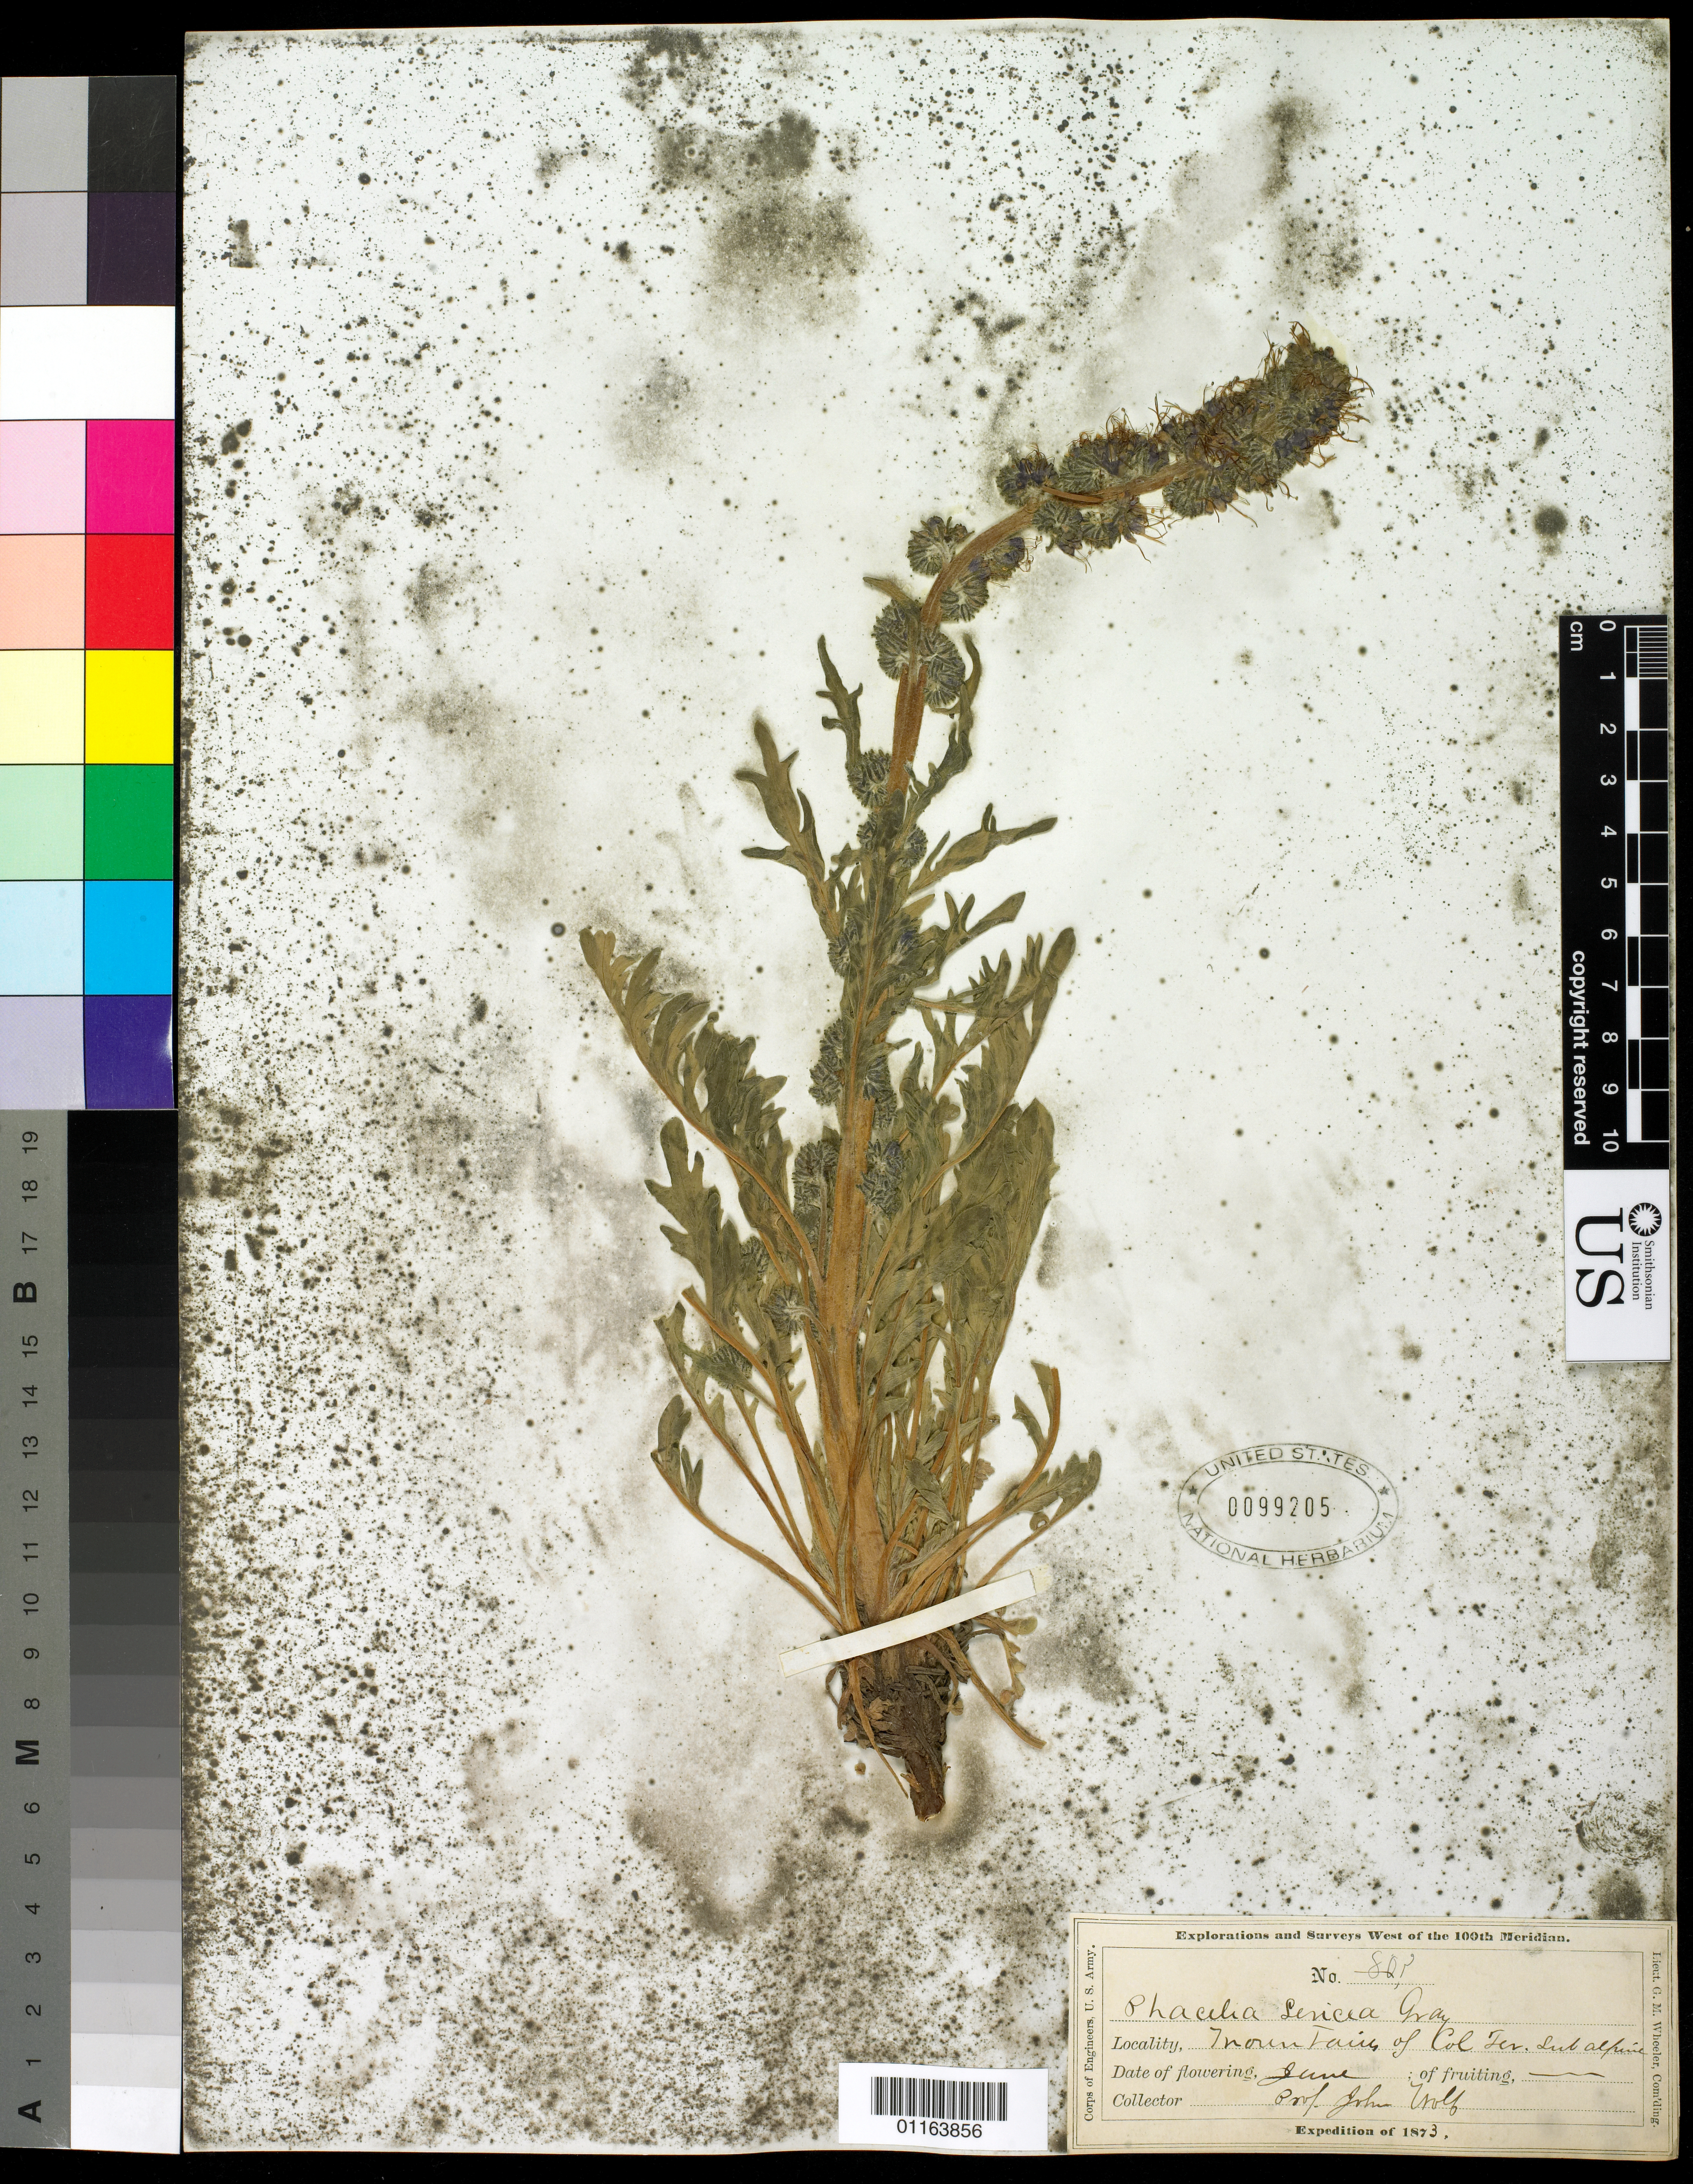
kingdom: Plantae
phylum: Tracheophyta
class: Magnoliopsida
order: Boraginales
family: Hydrophyllaceae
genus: Phacelia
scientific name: Phacelia sericea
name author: (Graham) A. Gray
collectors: J. Wolf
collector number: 80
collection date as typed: Jun 1873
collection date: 1873-06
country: United States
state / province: Colorado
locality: Mountains of Col. Ter. Subalpine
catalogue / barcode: US 99205